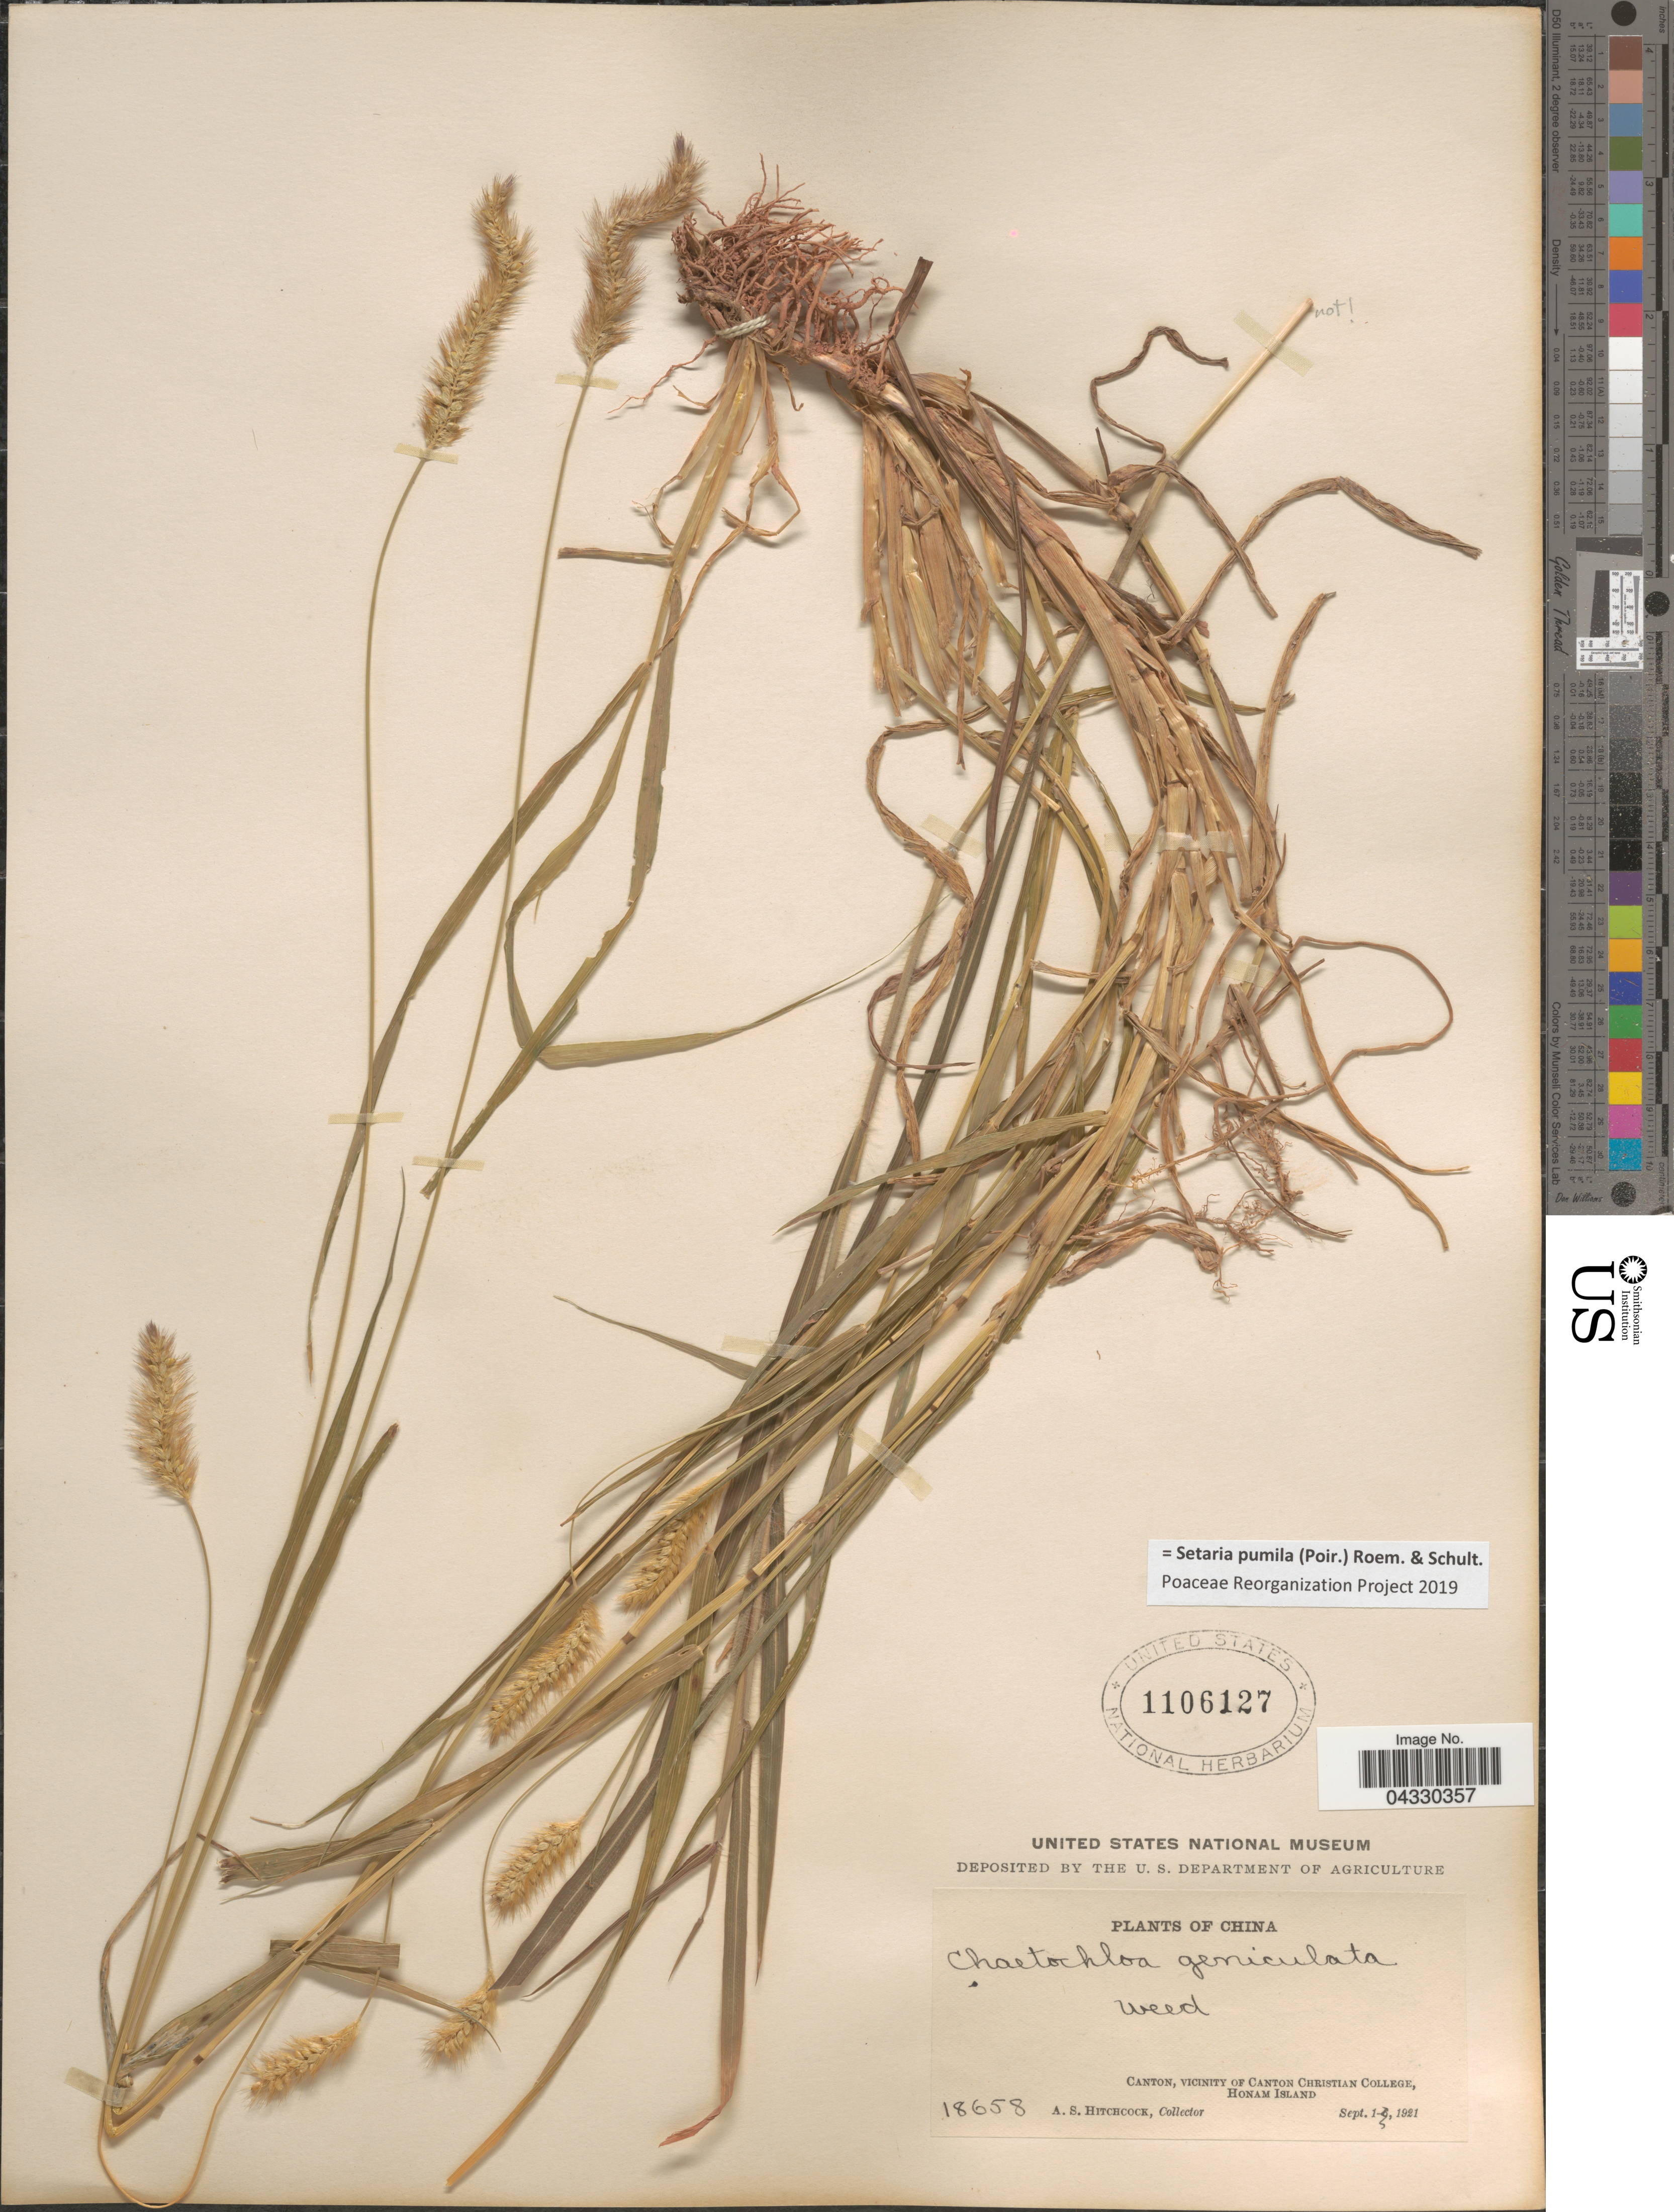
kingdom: Plantae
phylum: Tracheophyta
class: Liliopsida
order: Poales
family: Poaceae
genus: Setaria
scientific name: Setaria pumila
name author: (Poir.) Roem. & Schult.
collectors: A. S. Hitchcock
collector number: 18658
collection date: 1921-09-01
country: China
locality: Canton, vicinity of Canton Christian College, Honam Island.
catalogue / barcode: US 1106127